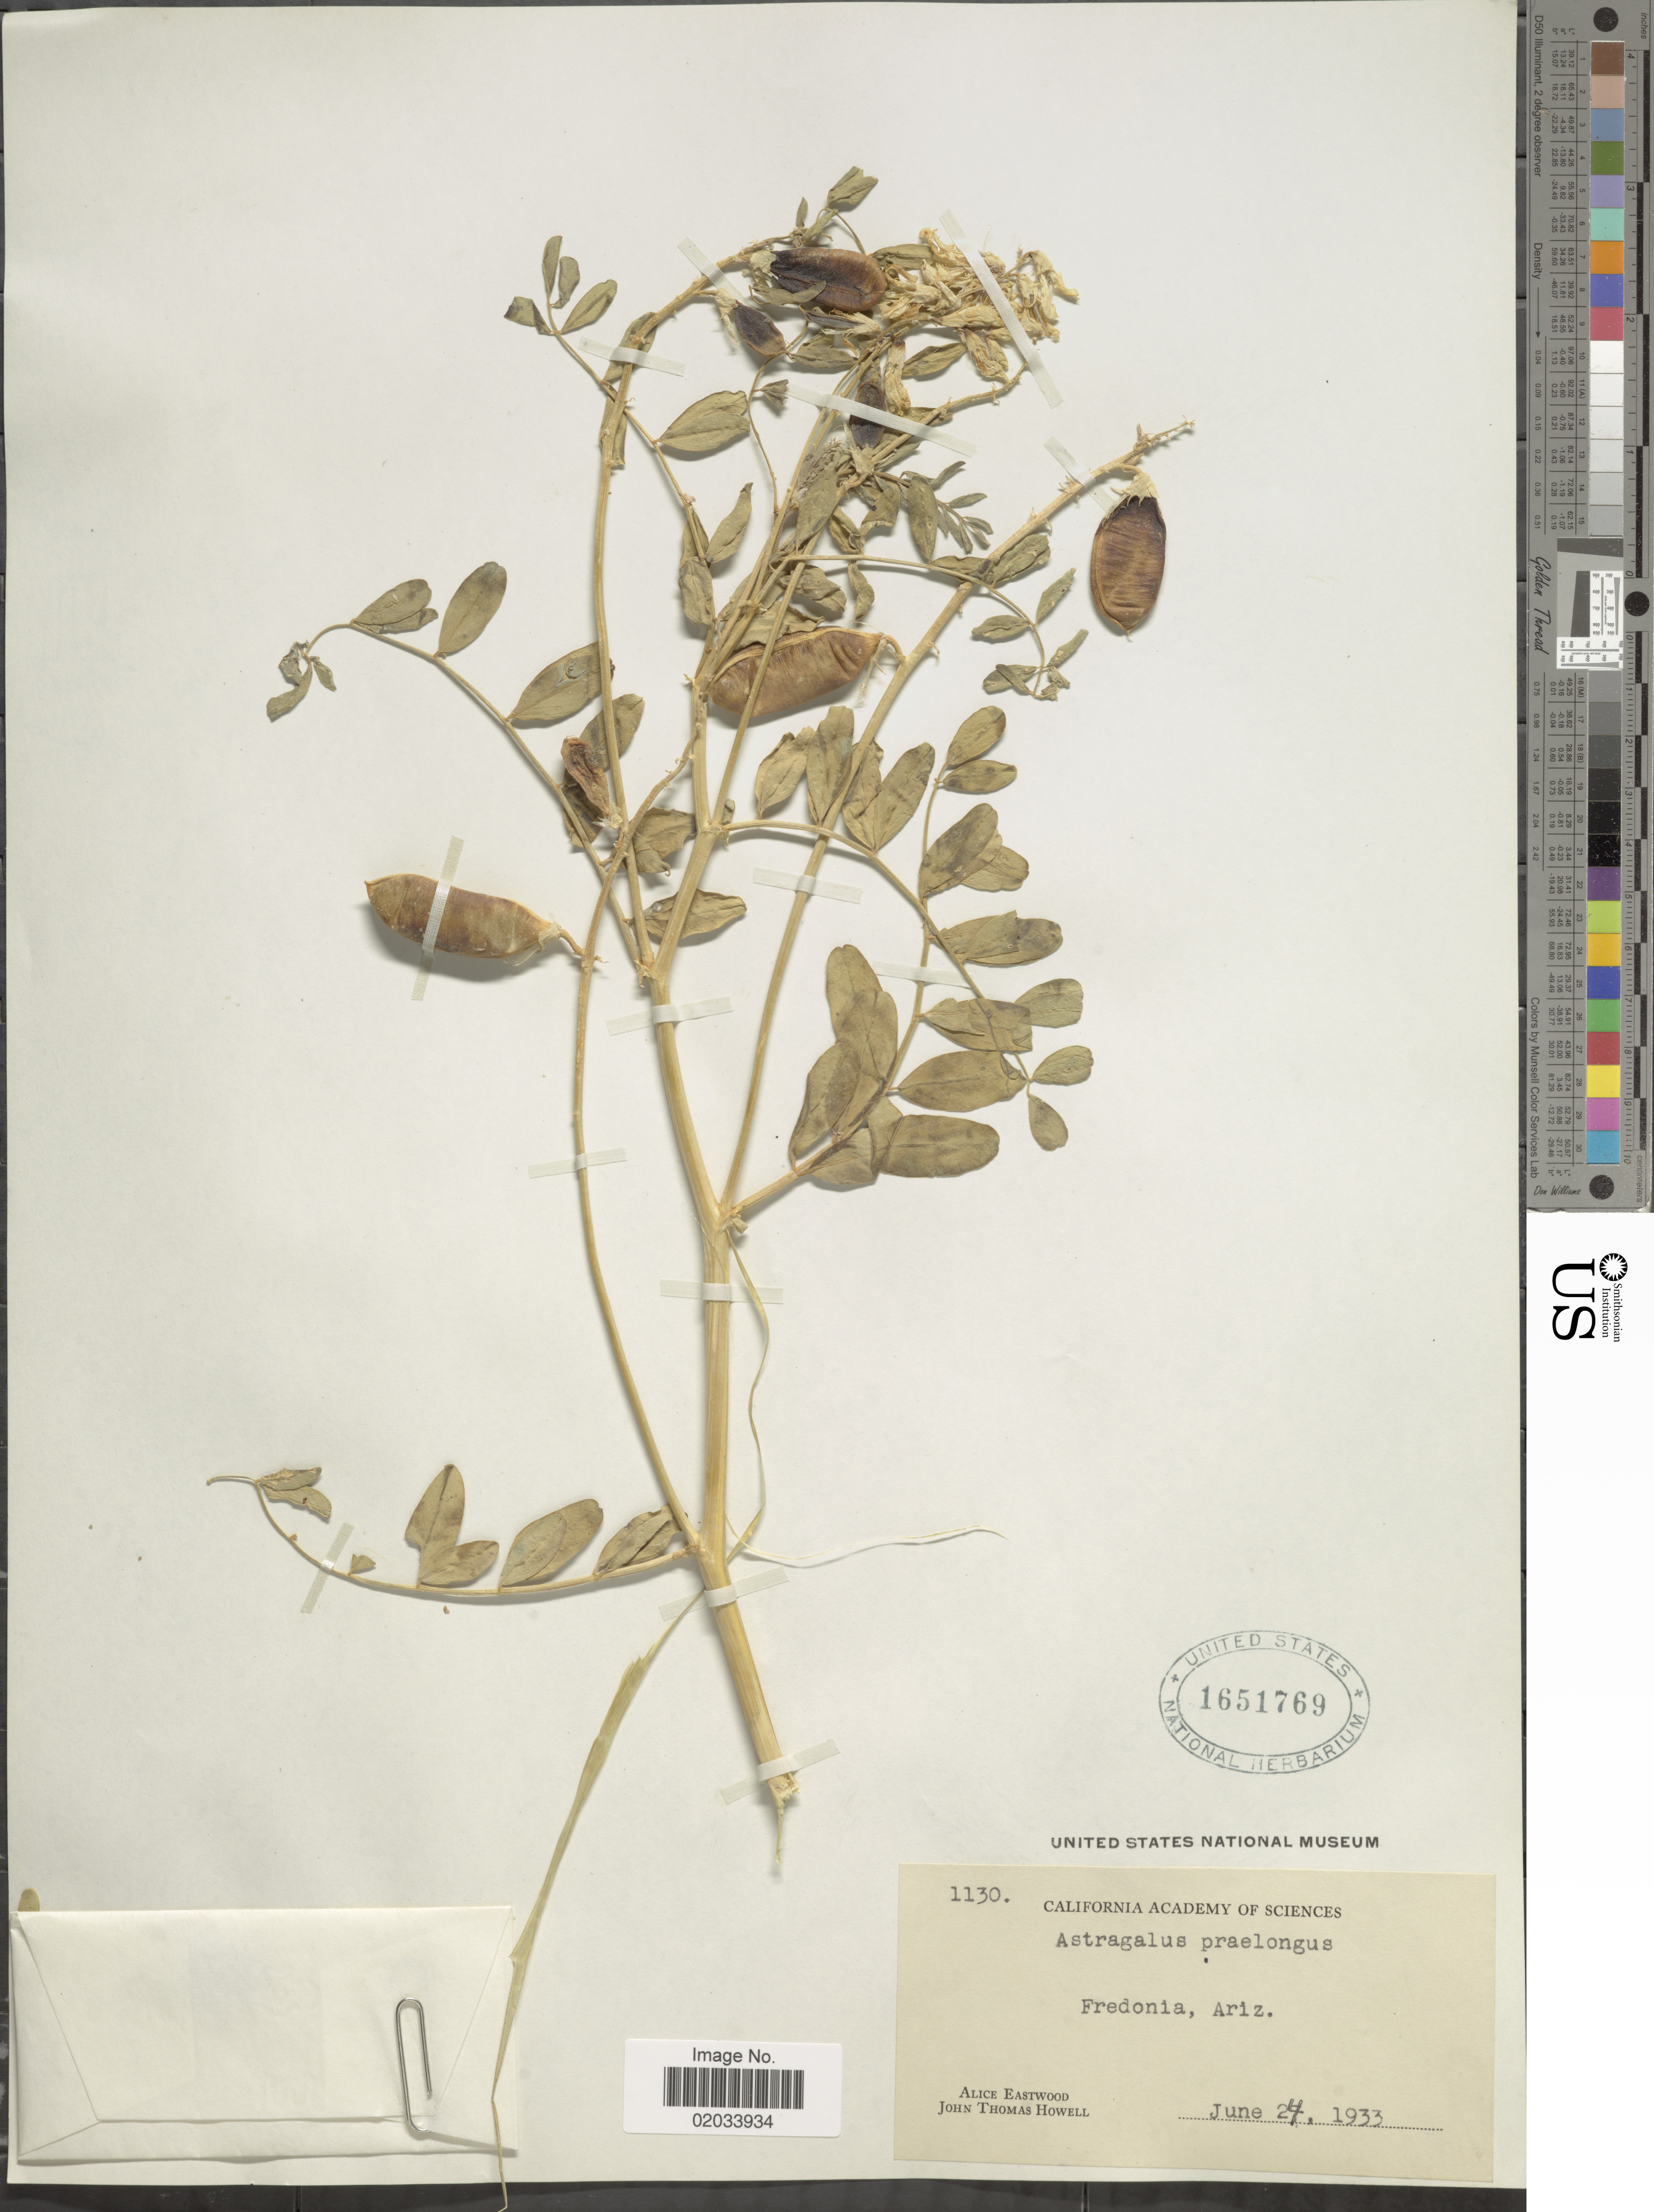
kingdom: Plantae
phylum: Tracheophyta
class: Magnoliopsida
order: Fabales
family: Fabaceae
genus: Astragalus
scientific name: Astragalus praelongus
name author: E. Sheld.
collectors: A. Eastwood & J. T. Howell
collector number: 1130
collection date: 1933-06-24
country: United States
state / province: Arizona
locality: Fredonia, Ariz.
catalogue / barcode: US 1651769